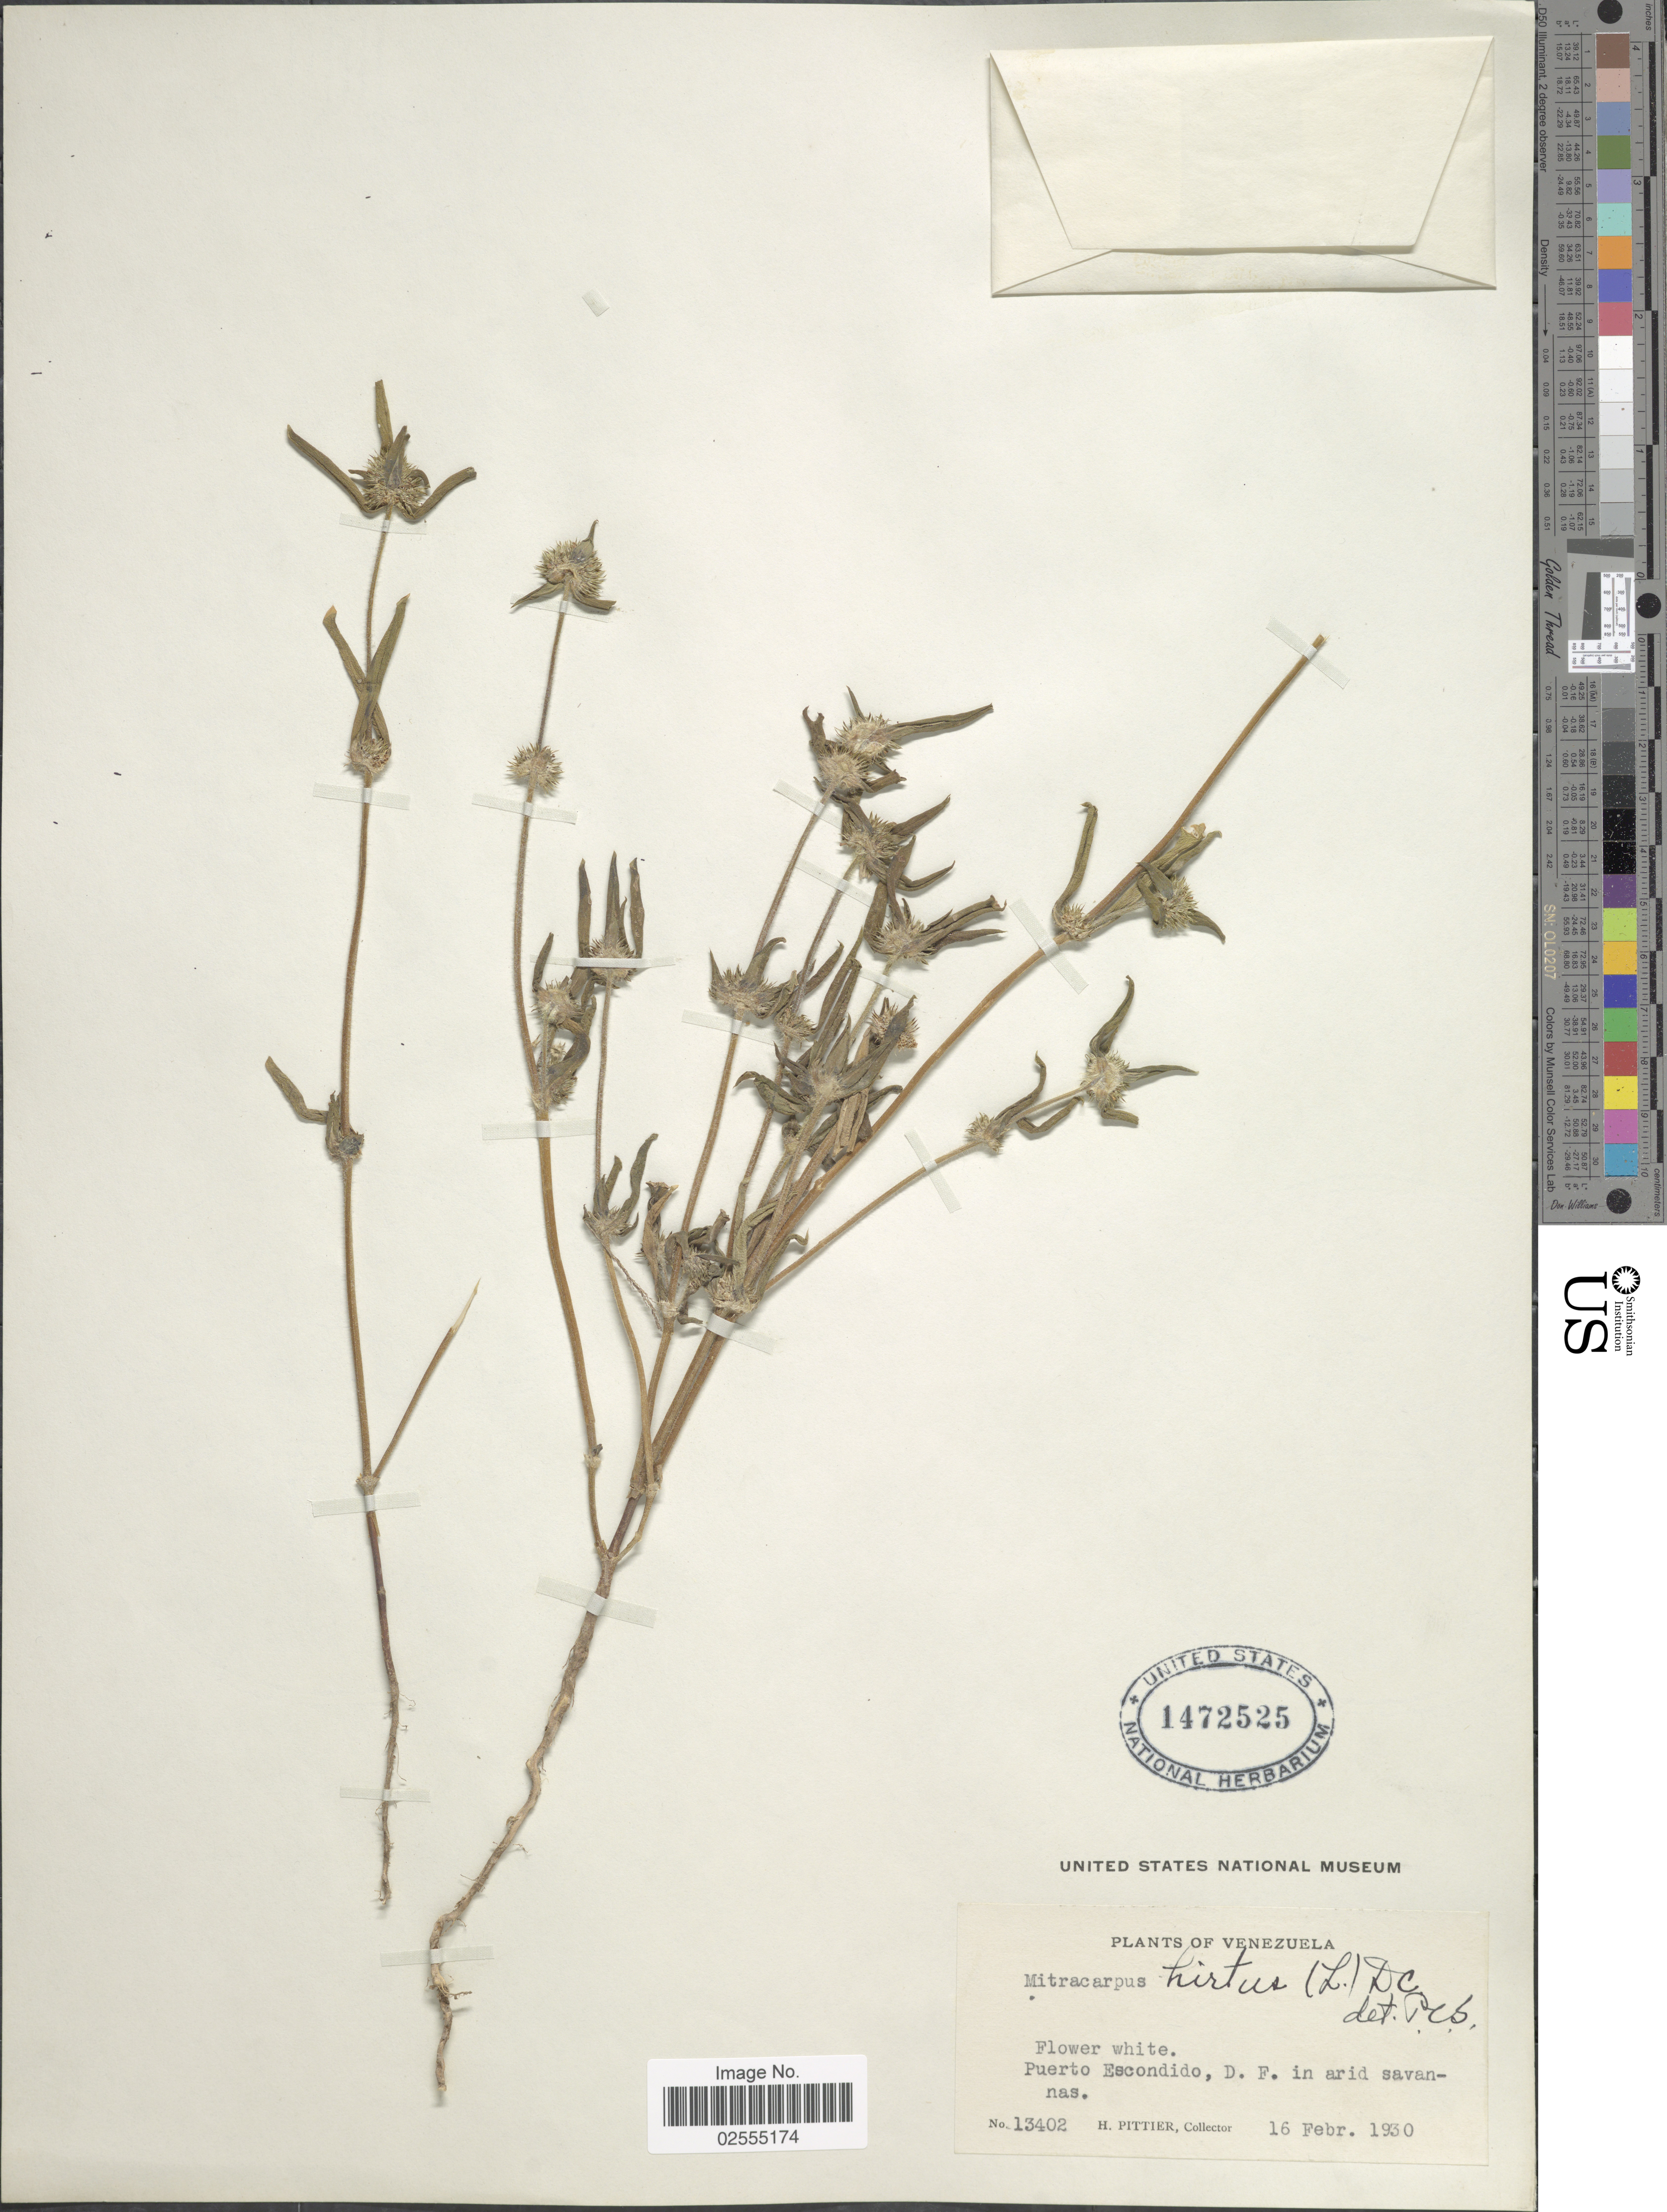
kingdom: Plantae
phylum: Tracheophyta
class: Magnoliopsida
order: Gentianales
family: Rubiaceae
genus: Mitracarpus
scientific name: Mitracarpus hirtus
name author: (L.) DC.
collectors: H. F. Pittier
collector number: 13402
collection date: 1930-02-16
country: Venezuela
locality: Puerto Escondido, D.F. in arid savanas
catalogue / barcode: US 1472525